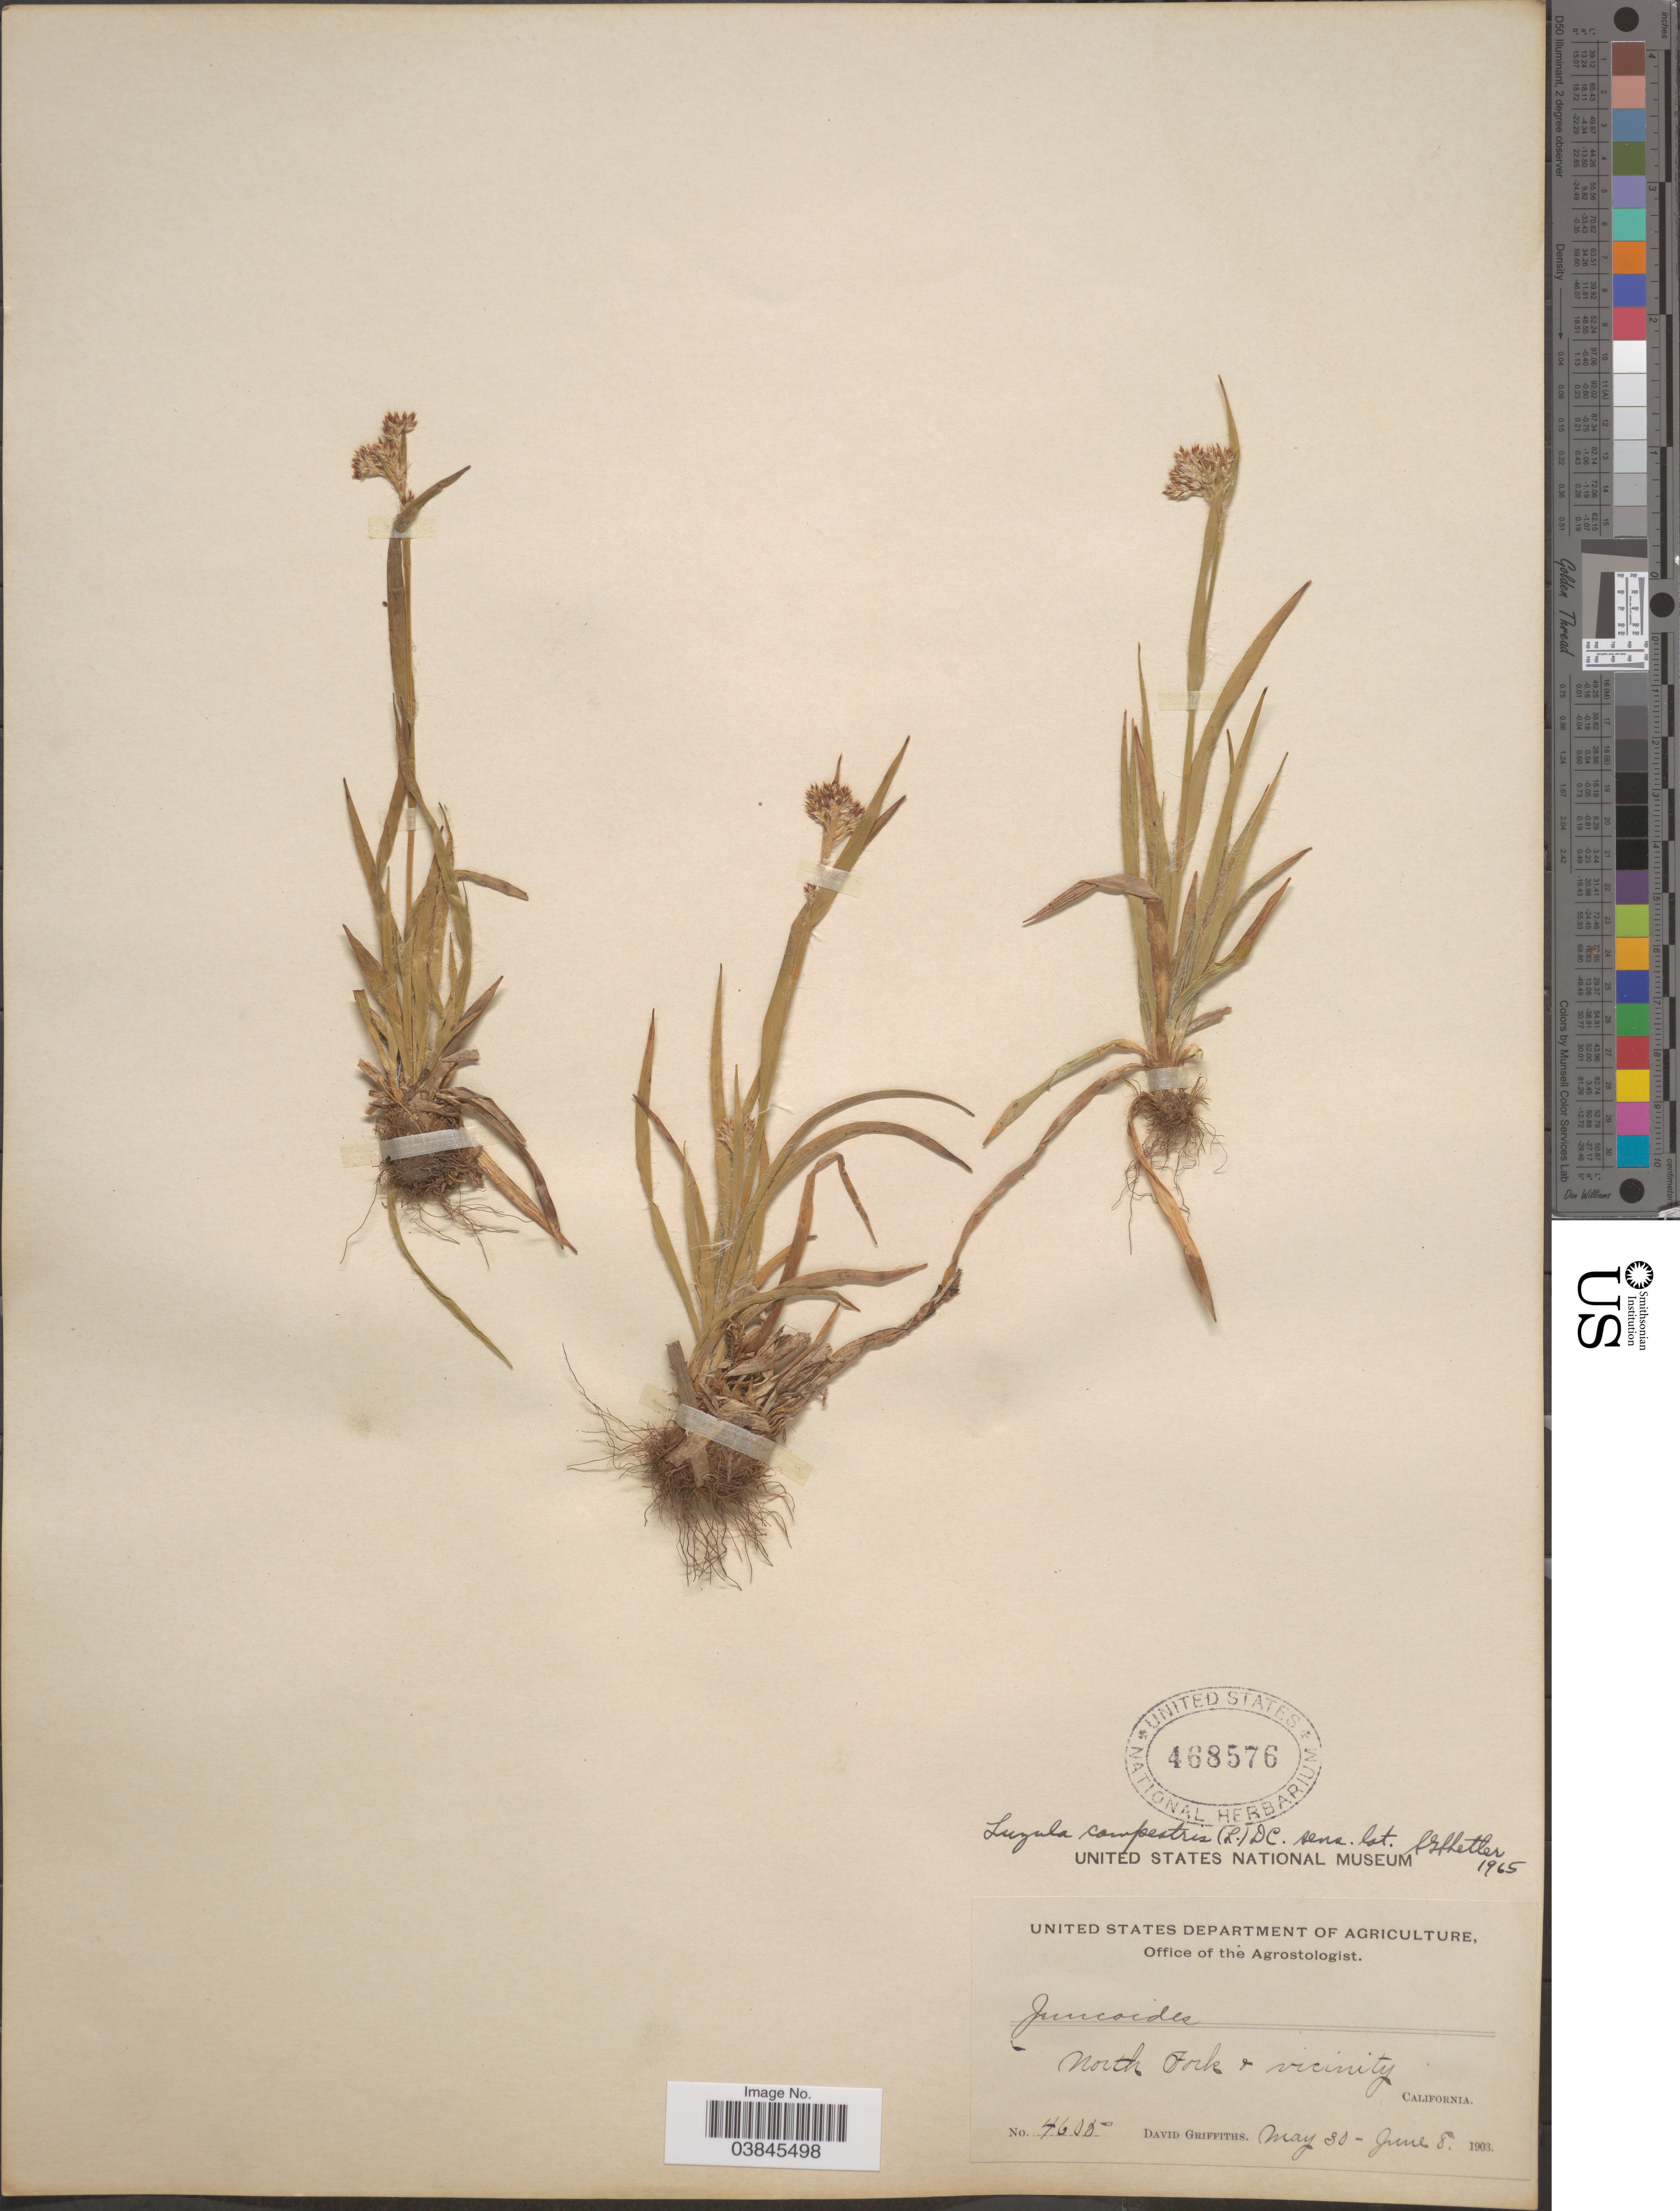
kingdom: Plantae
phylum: Tracheophyta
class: Liliopsida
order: Poales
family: Juncaceae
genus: Luzula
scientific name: Luzula campestris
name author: (L.) DC.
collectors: D. Griffiths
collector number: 4605*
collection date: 1903-05-30/1903-06-08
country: United States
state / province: California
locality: North Fork & vicinity.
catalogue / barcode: US 468576